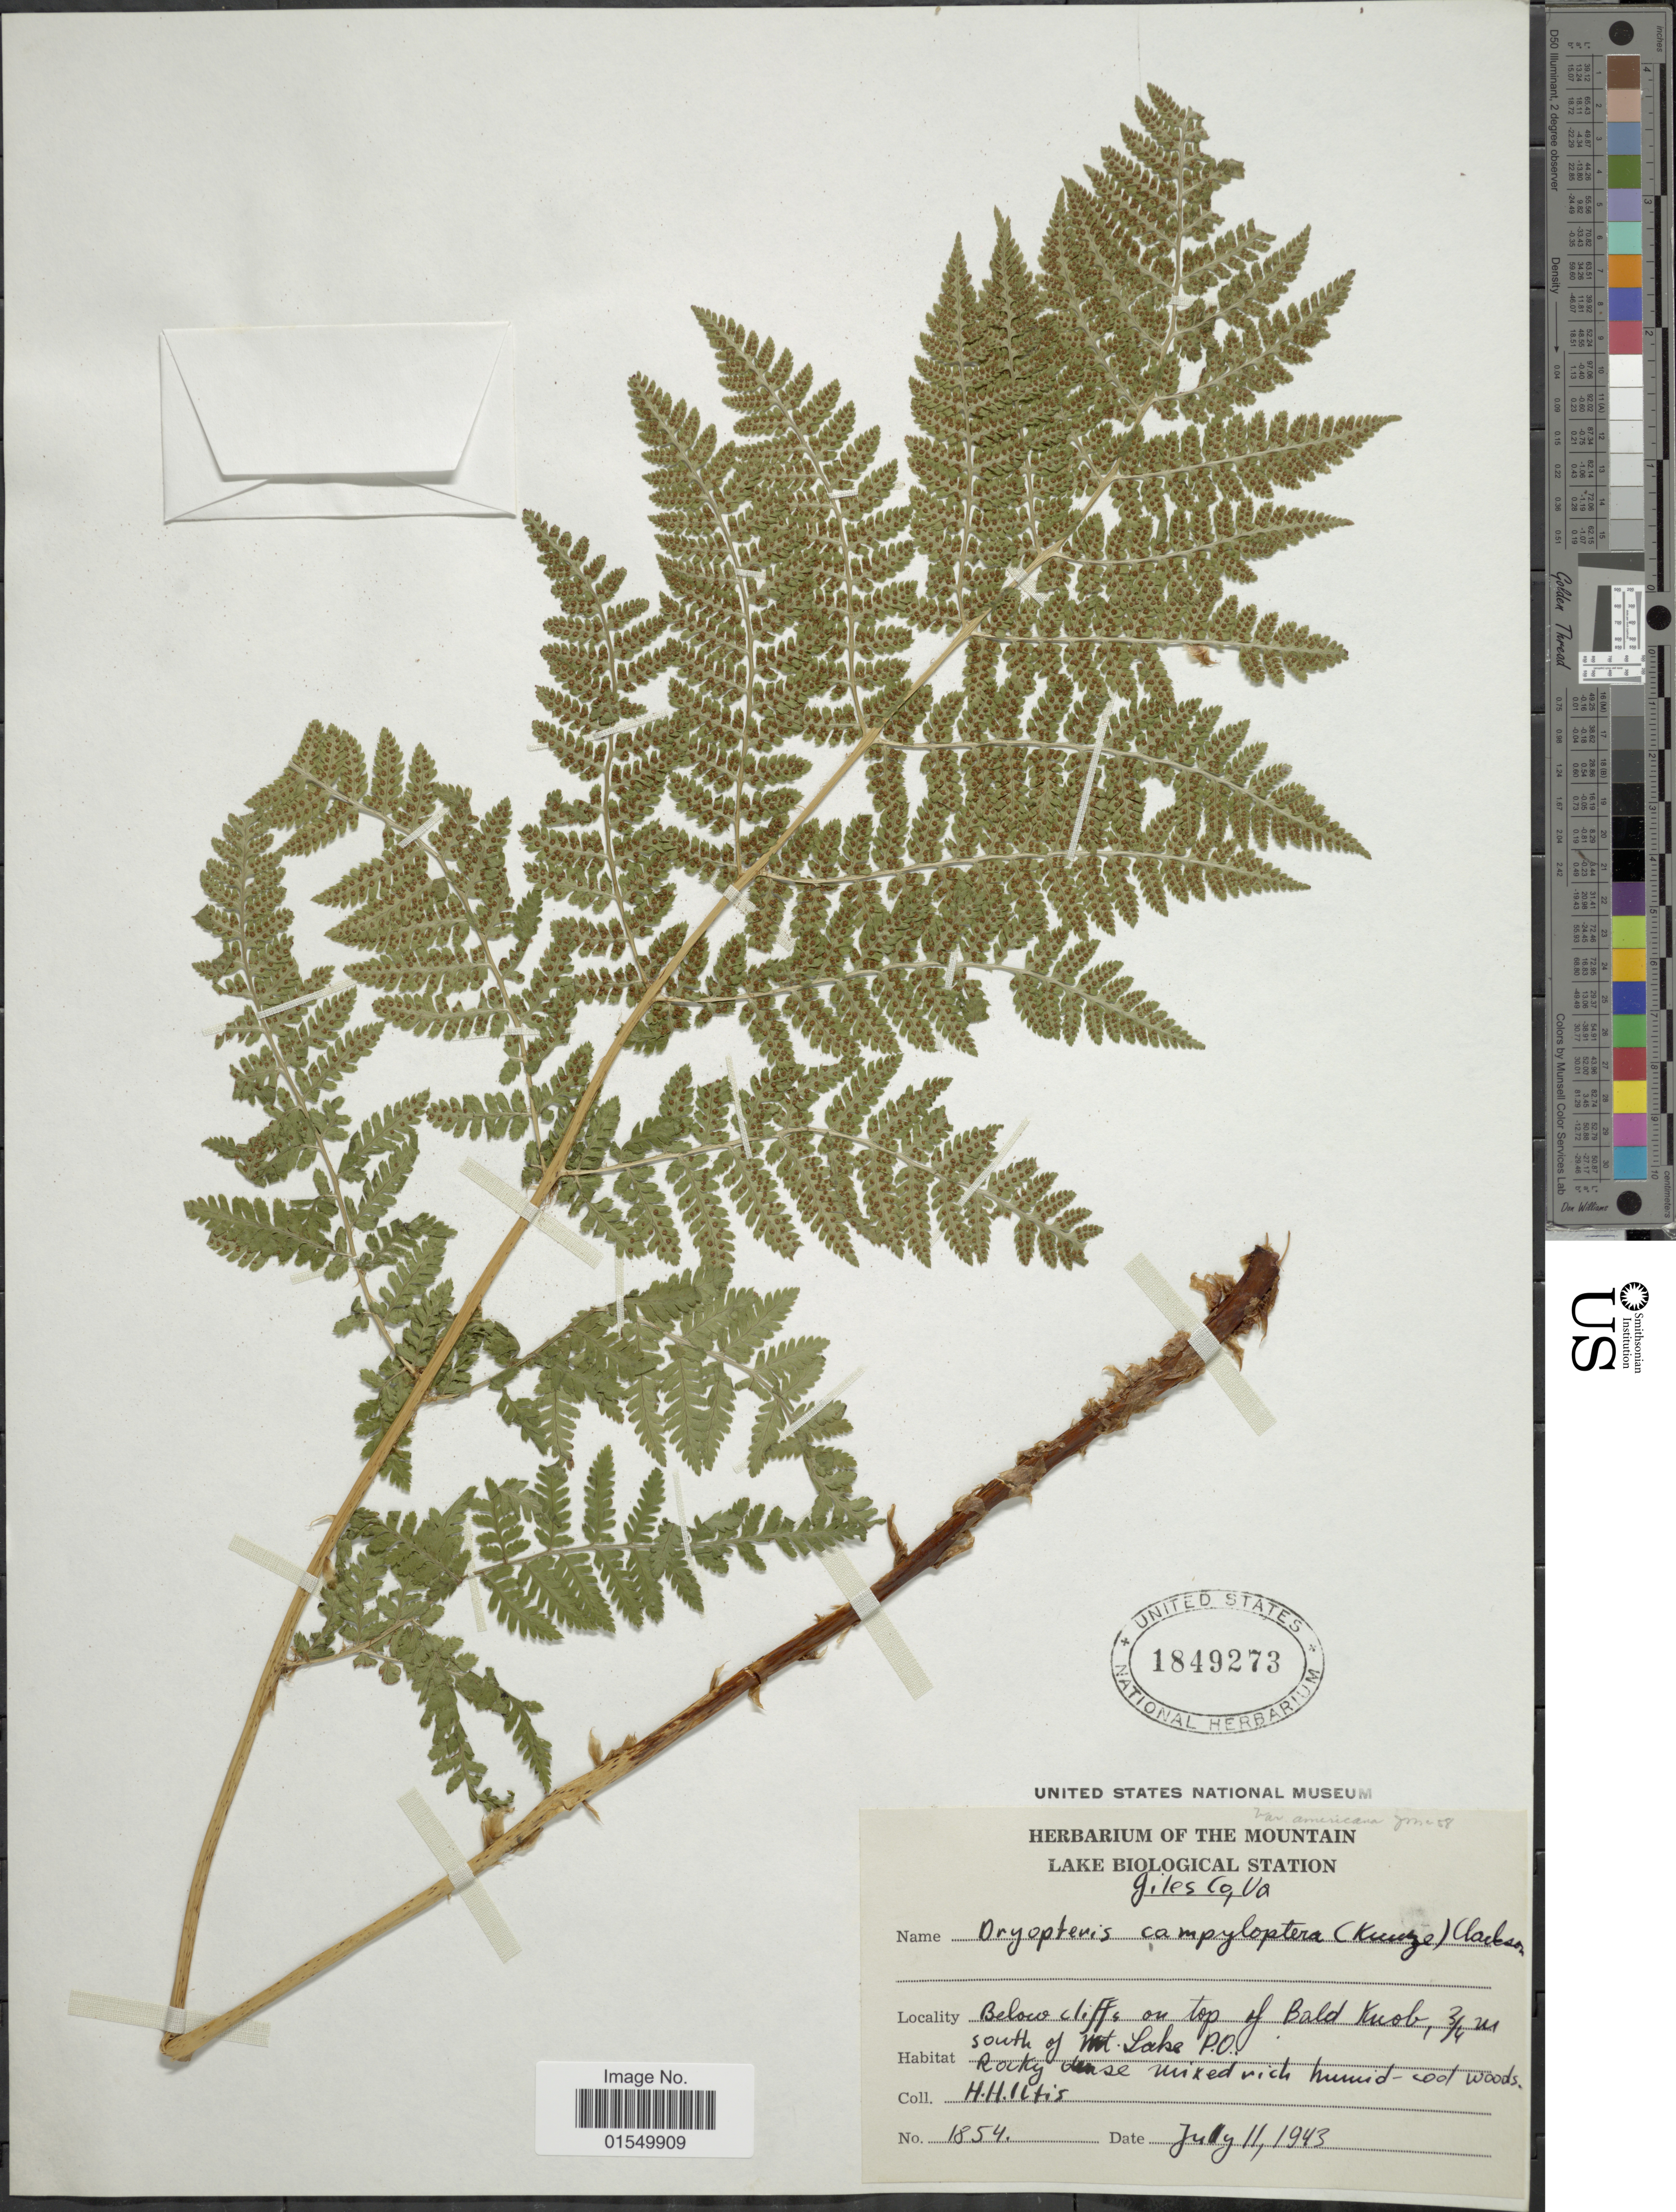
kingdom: Plantae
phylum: Tracheophyta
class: Polypodiopsida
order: Polypodiales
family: Dryopteridaceae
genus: Dryopteris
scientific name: Dryopteris campyloptera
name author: Clarkson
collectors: H. H. Iltis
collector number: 1854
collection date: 1943-07-11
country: United States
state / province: Virginia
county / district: Giles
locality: Giles Co., Va, below cliffs on top of Bald Knob, 3/4 mi. south of Mt. Lake P. O.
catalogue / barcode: US 1849273